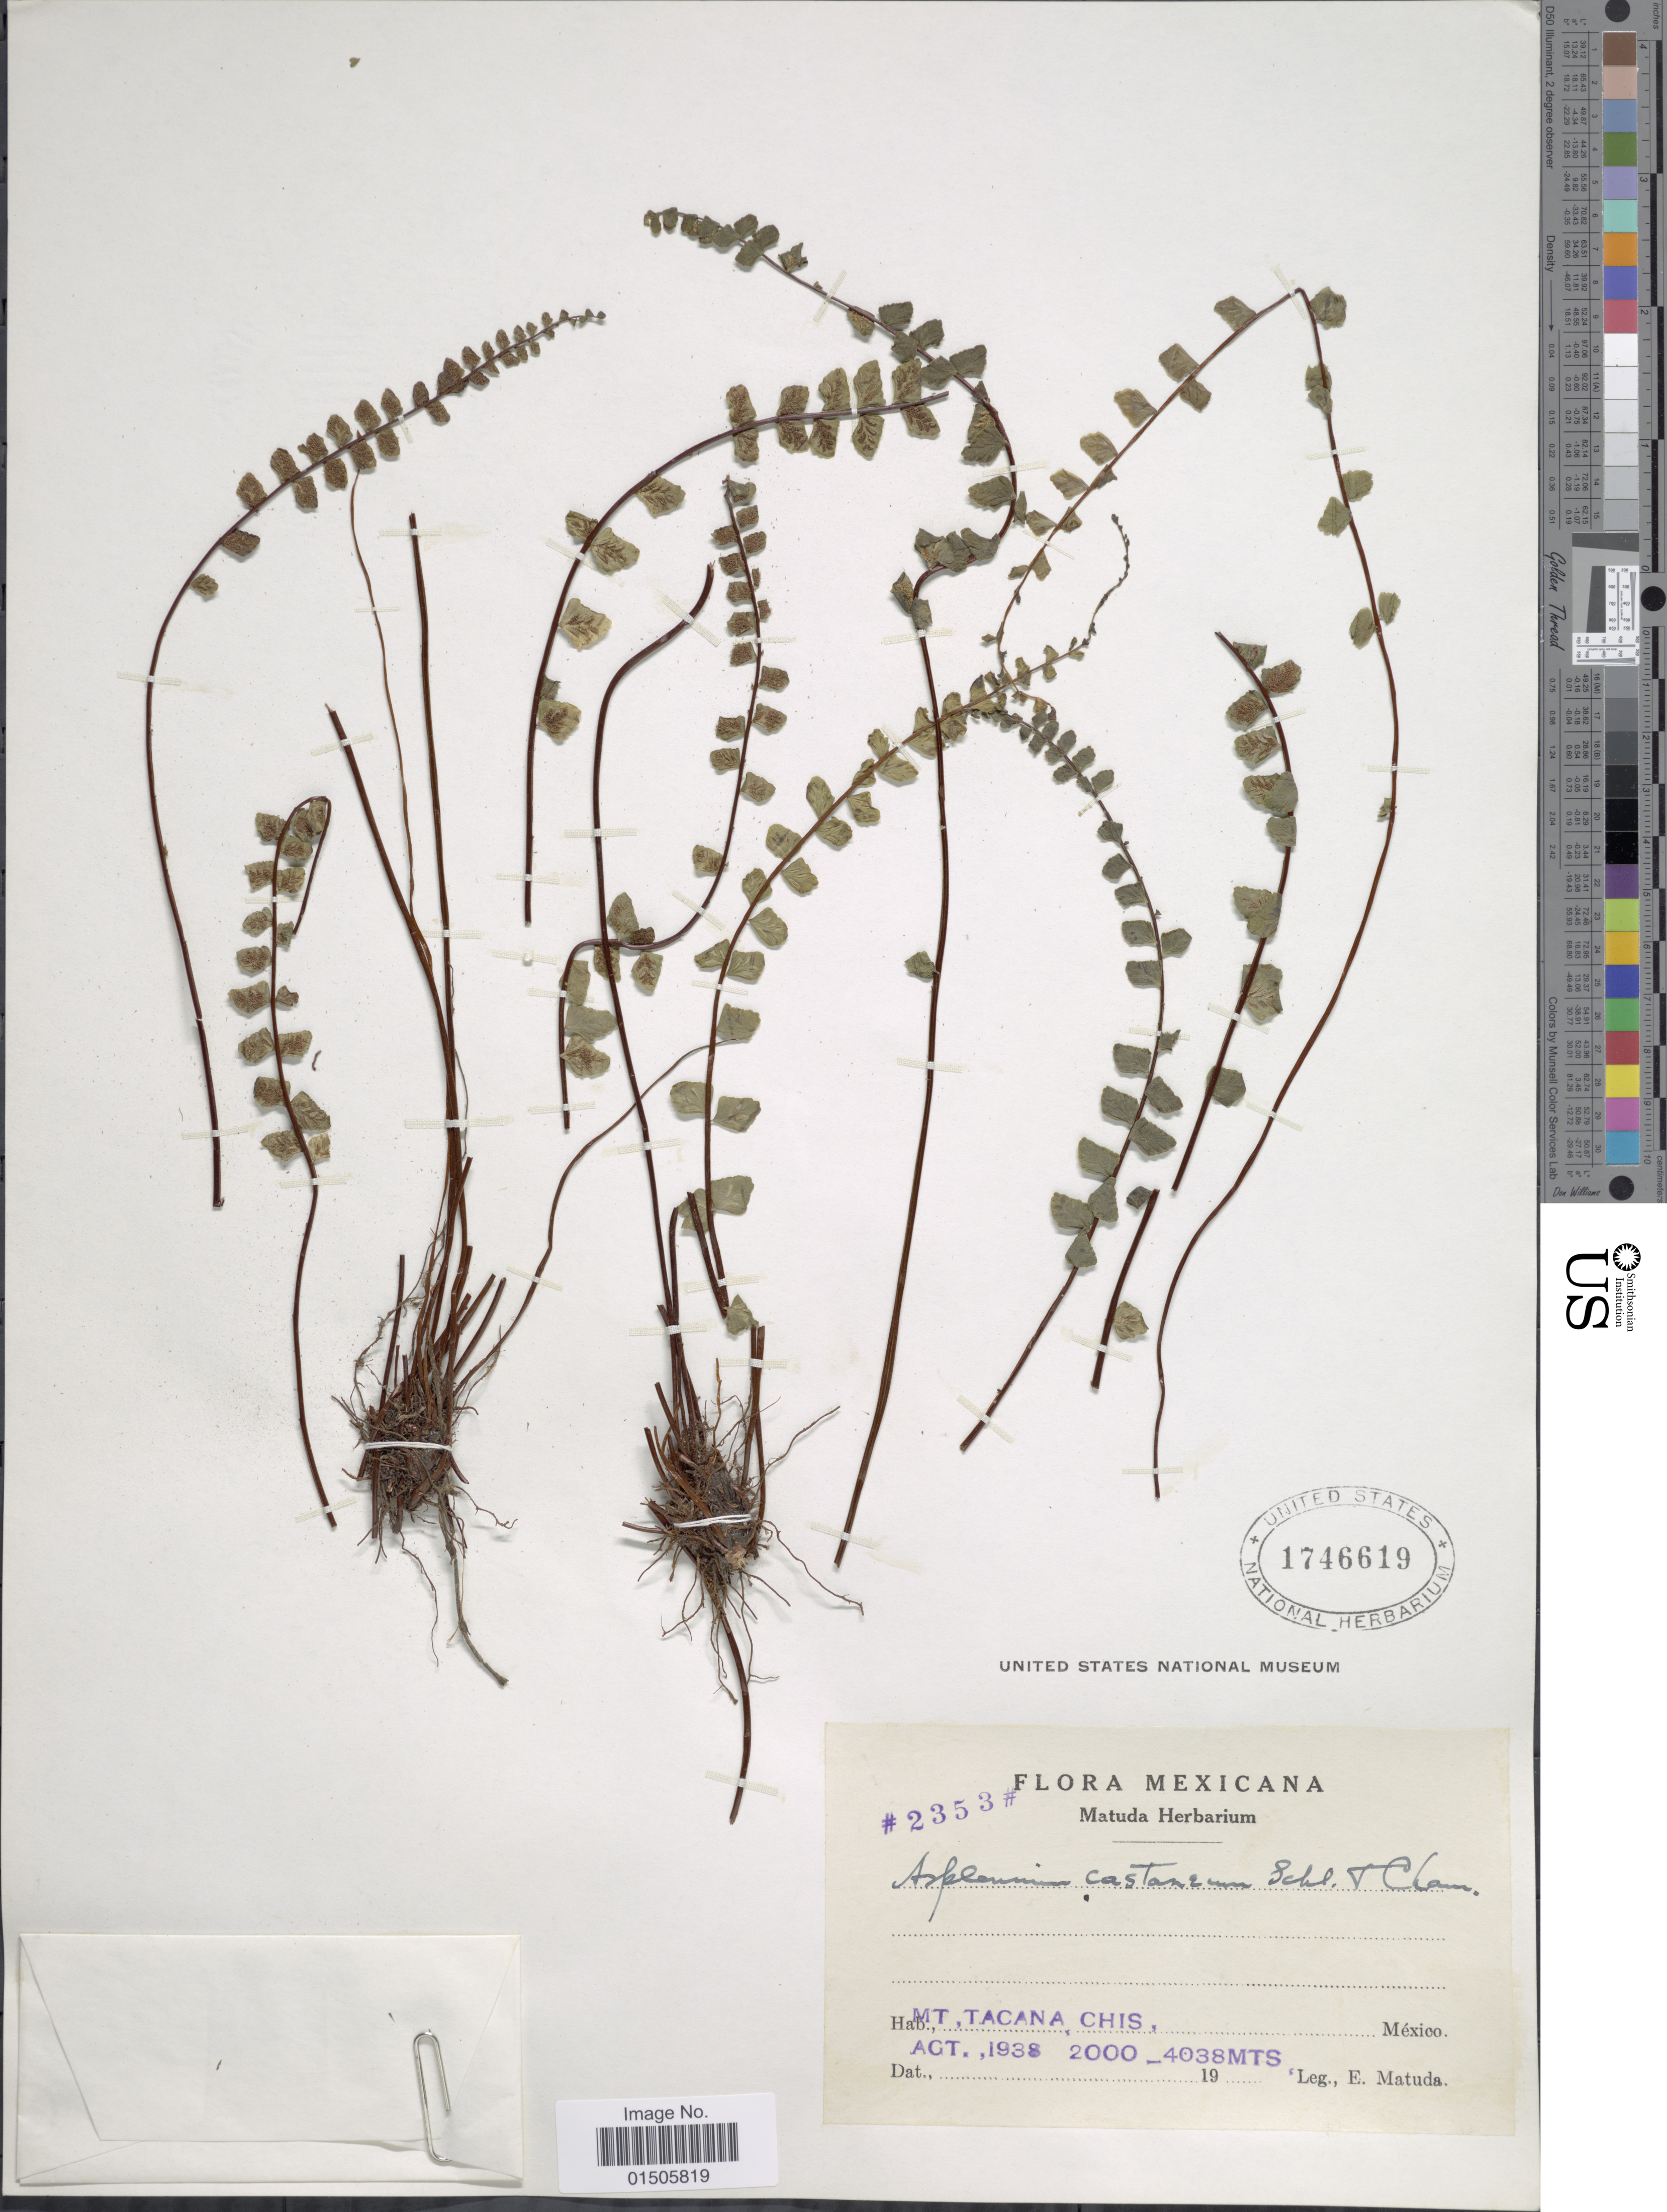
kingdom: Plantae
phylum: Tracheophyta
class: Polypodiopsida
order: Polypodiales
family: Aspleniaceae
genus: Asplenium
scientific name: Asplenium castaneum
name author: Schltdl. & Cham.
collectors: E. Matuda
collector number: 2353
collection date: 1938-08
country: Mexico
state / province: México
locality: Mt. Tacana, Chis.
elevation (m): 2000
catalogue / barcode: US 1746619